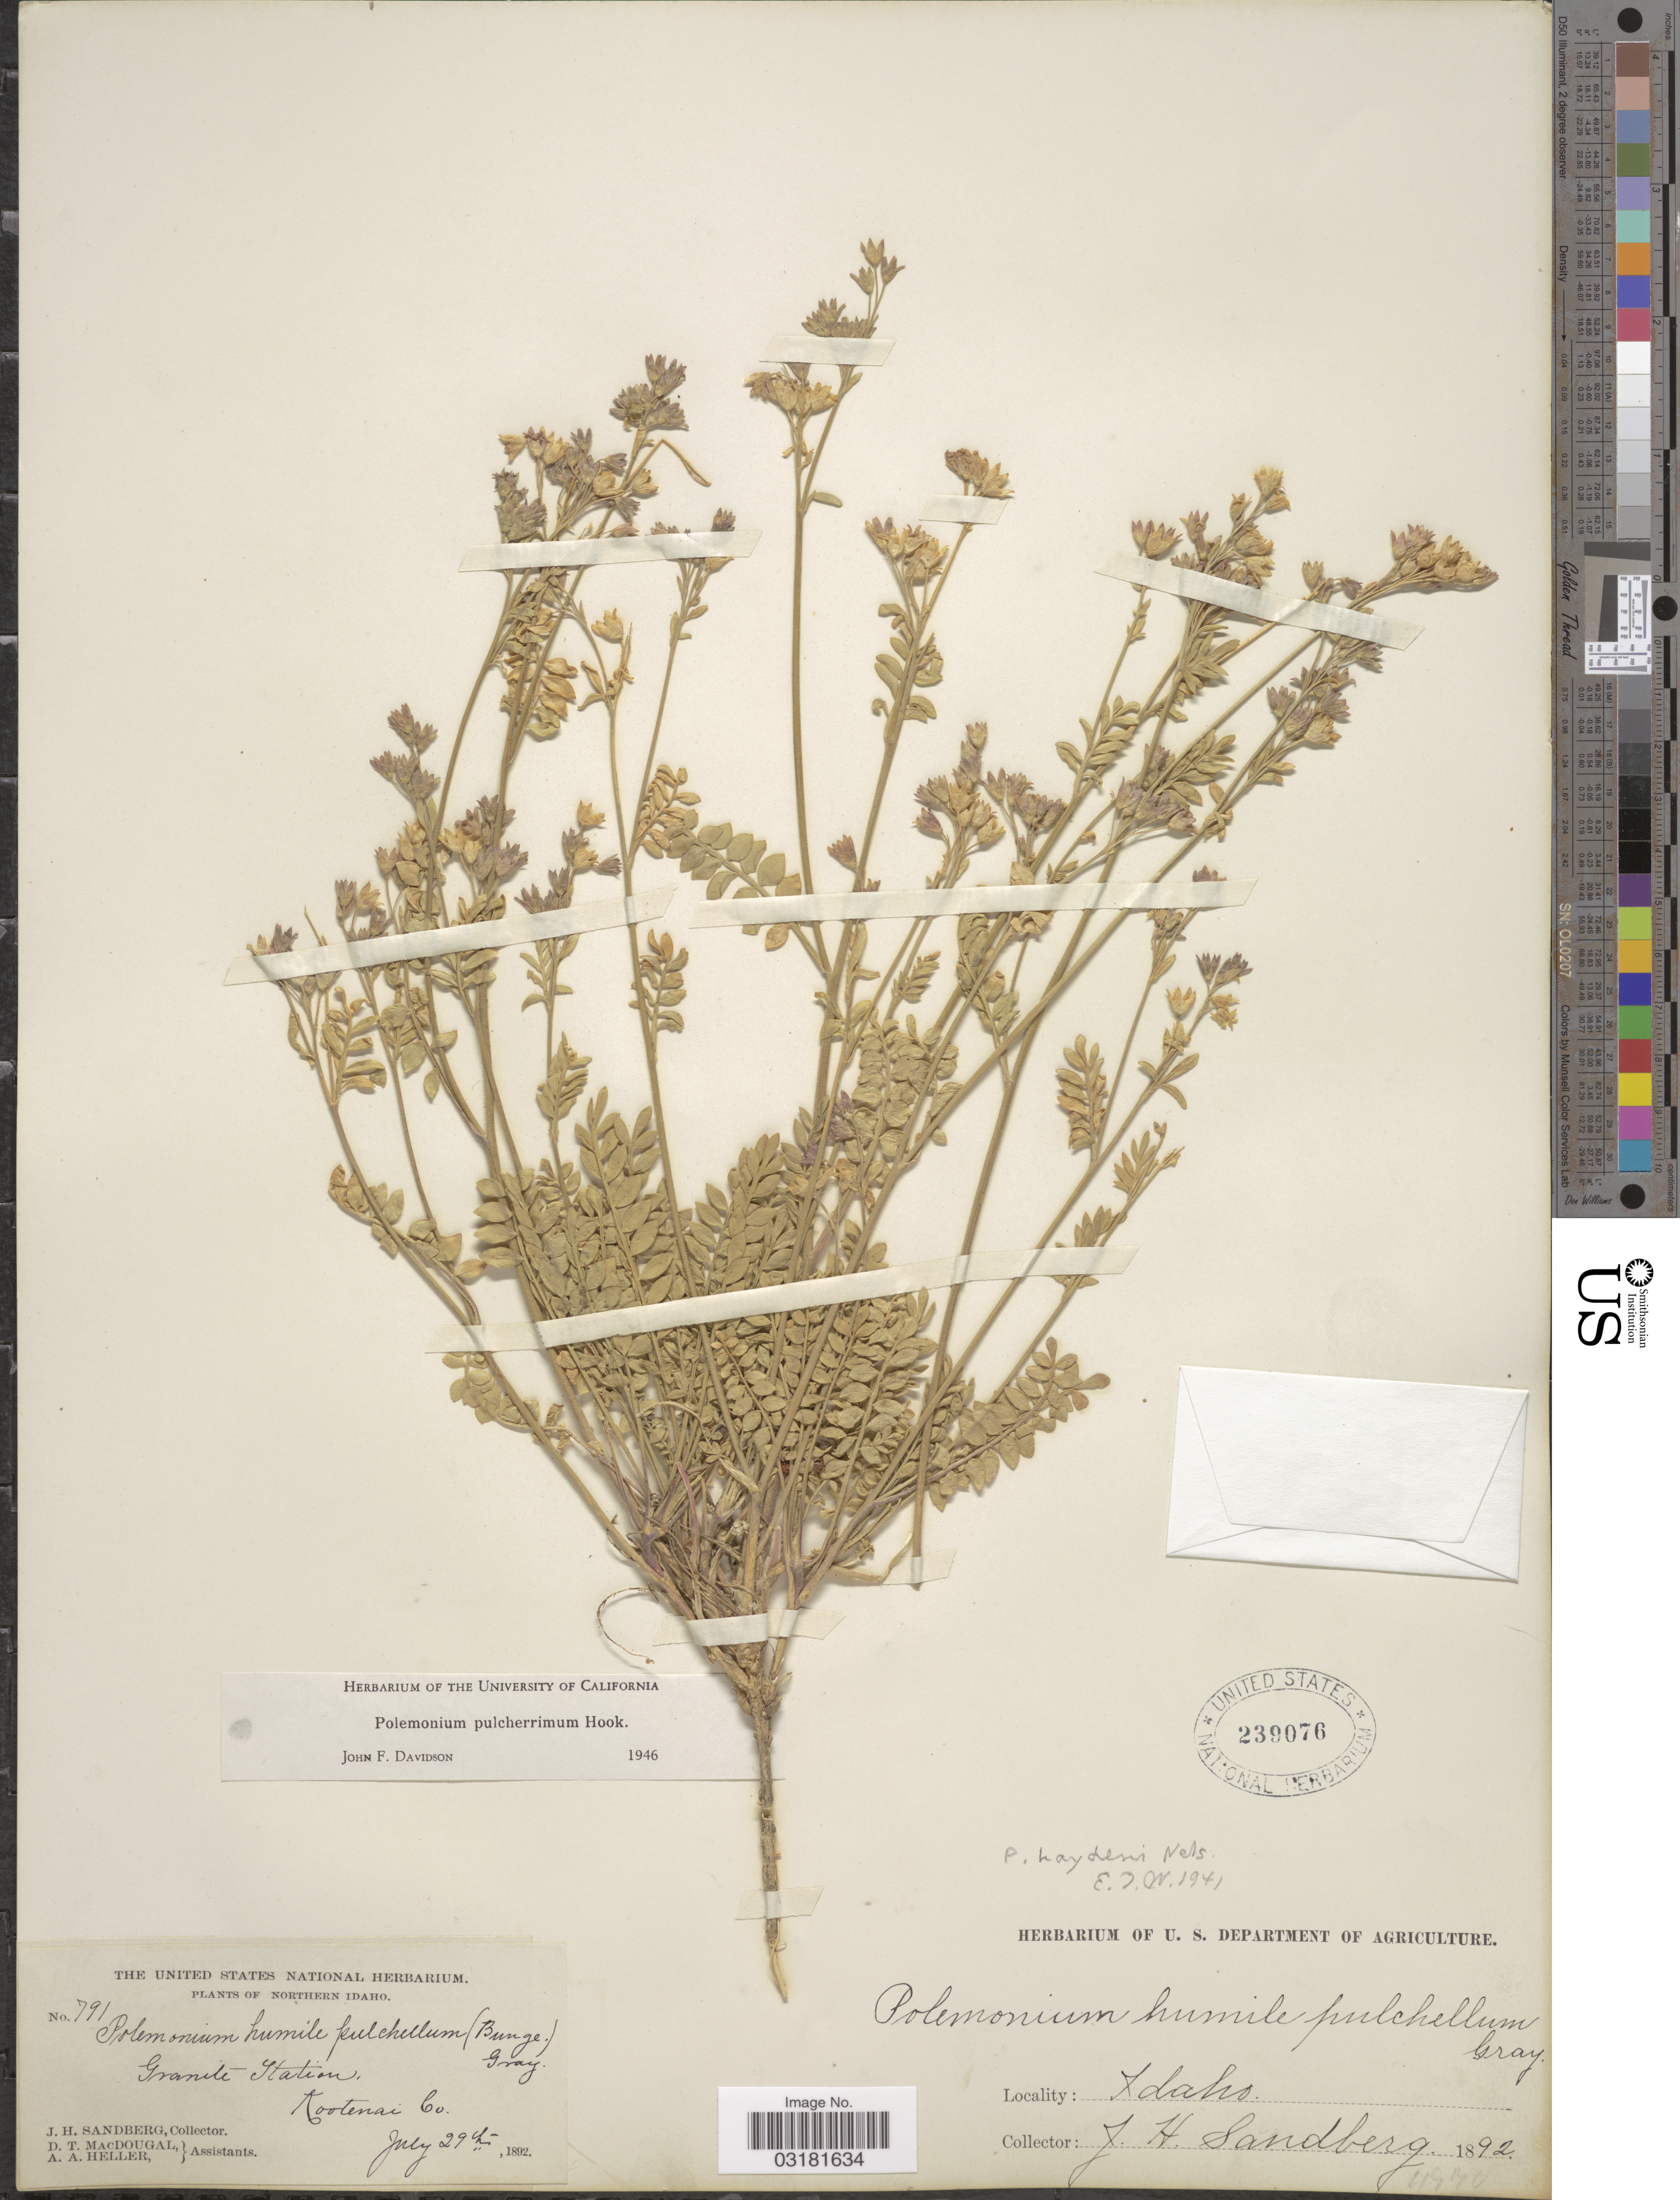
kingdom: Plantae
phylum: Tracheophyta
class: Magnoliopsida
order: Ericales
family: Polemoniaceae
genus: Polemonium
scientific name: Polemonium pulcherrimum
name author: Hook.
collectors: J. H. Sandberg, D. T. MacDougal & A. A. Heller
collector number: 791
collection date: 1892-07-29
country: United States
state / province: Idaho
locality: Northern Idaho. Granite Station, Kootenai Co.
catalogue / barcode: US 239076